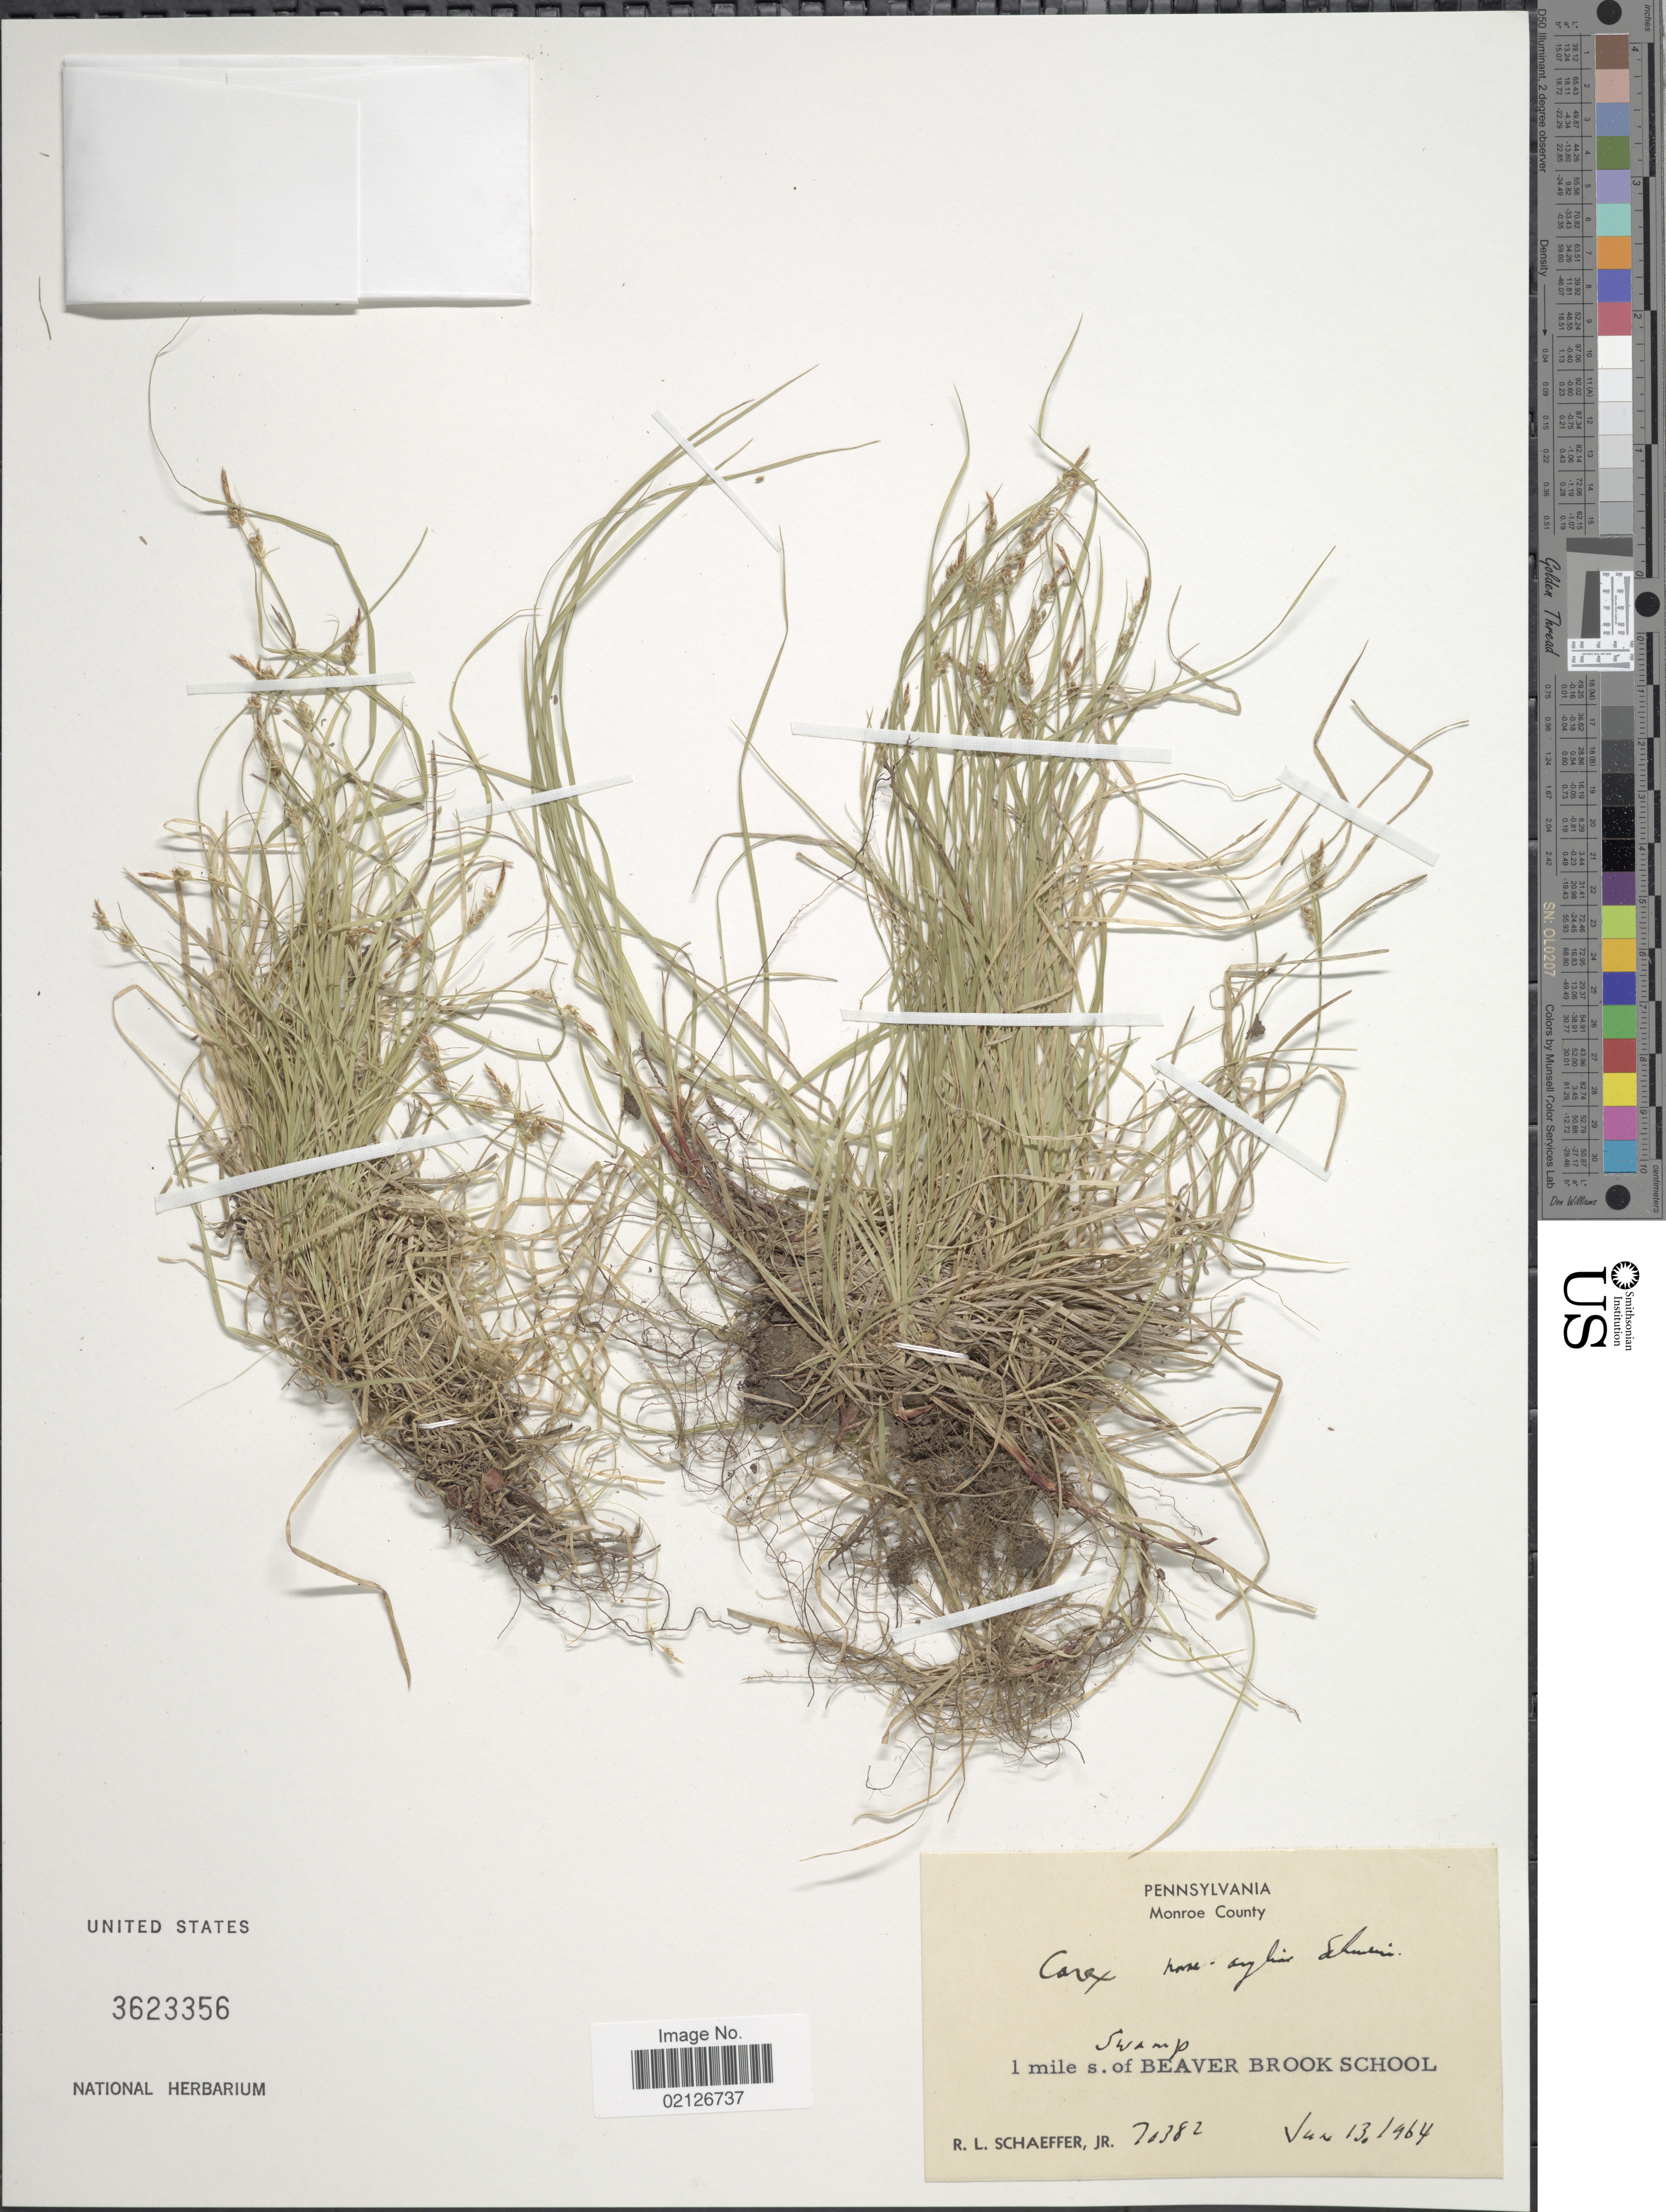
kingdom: Plantae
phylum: Tracheophyta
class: Liliopsida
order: Poales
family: Cyperaceae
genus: Carex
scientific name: Carex novae-angliae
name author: Schwein.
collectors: R. L. Schaeffer Jr.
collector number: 70382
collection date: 1964-06-13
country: United States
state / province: Pennsylvania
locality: Monroe City, swamp, 1 mile s. of Beaver Brook School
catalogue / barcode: US 3623356